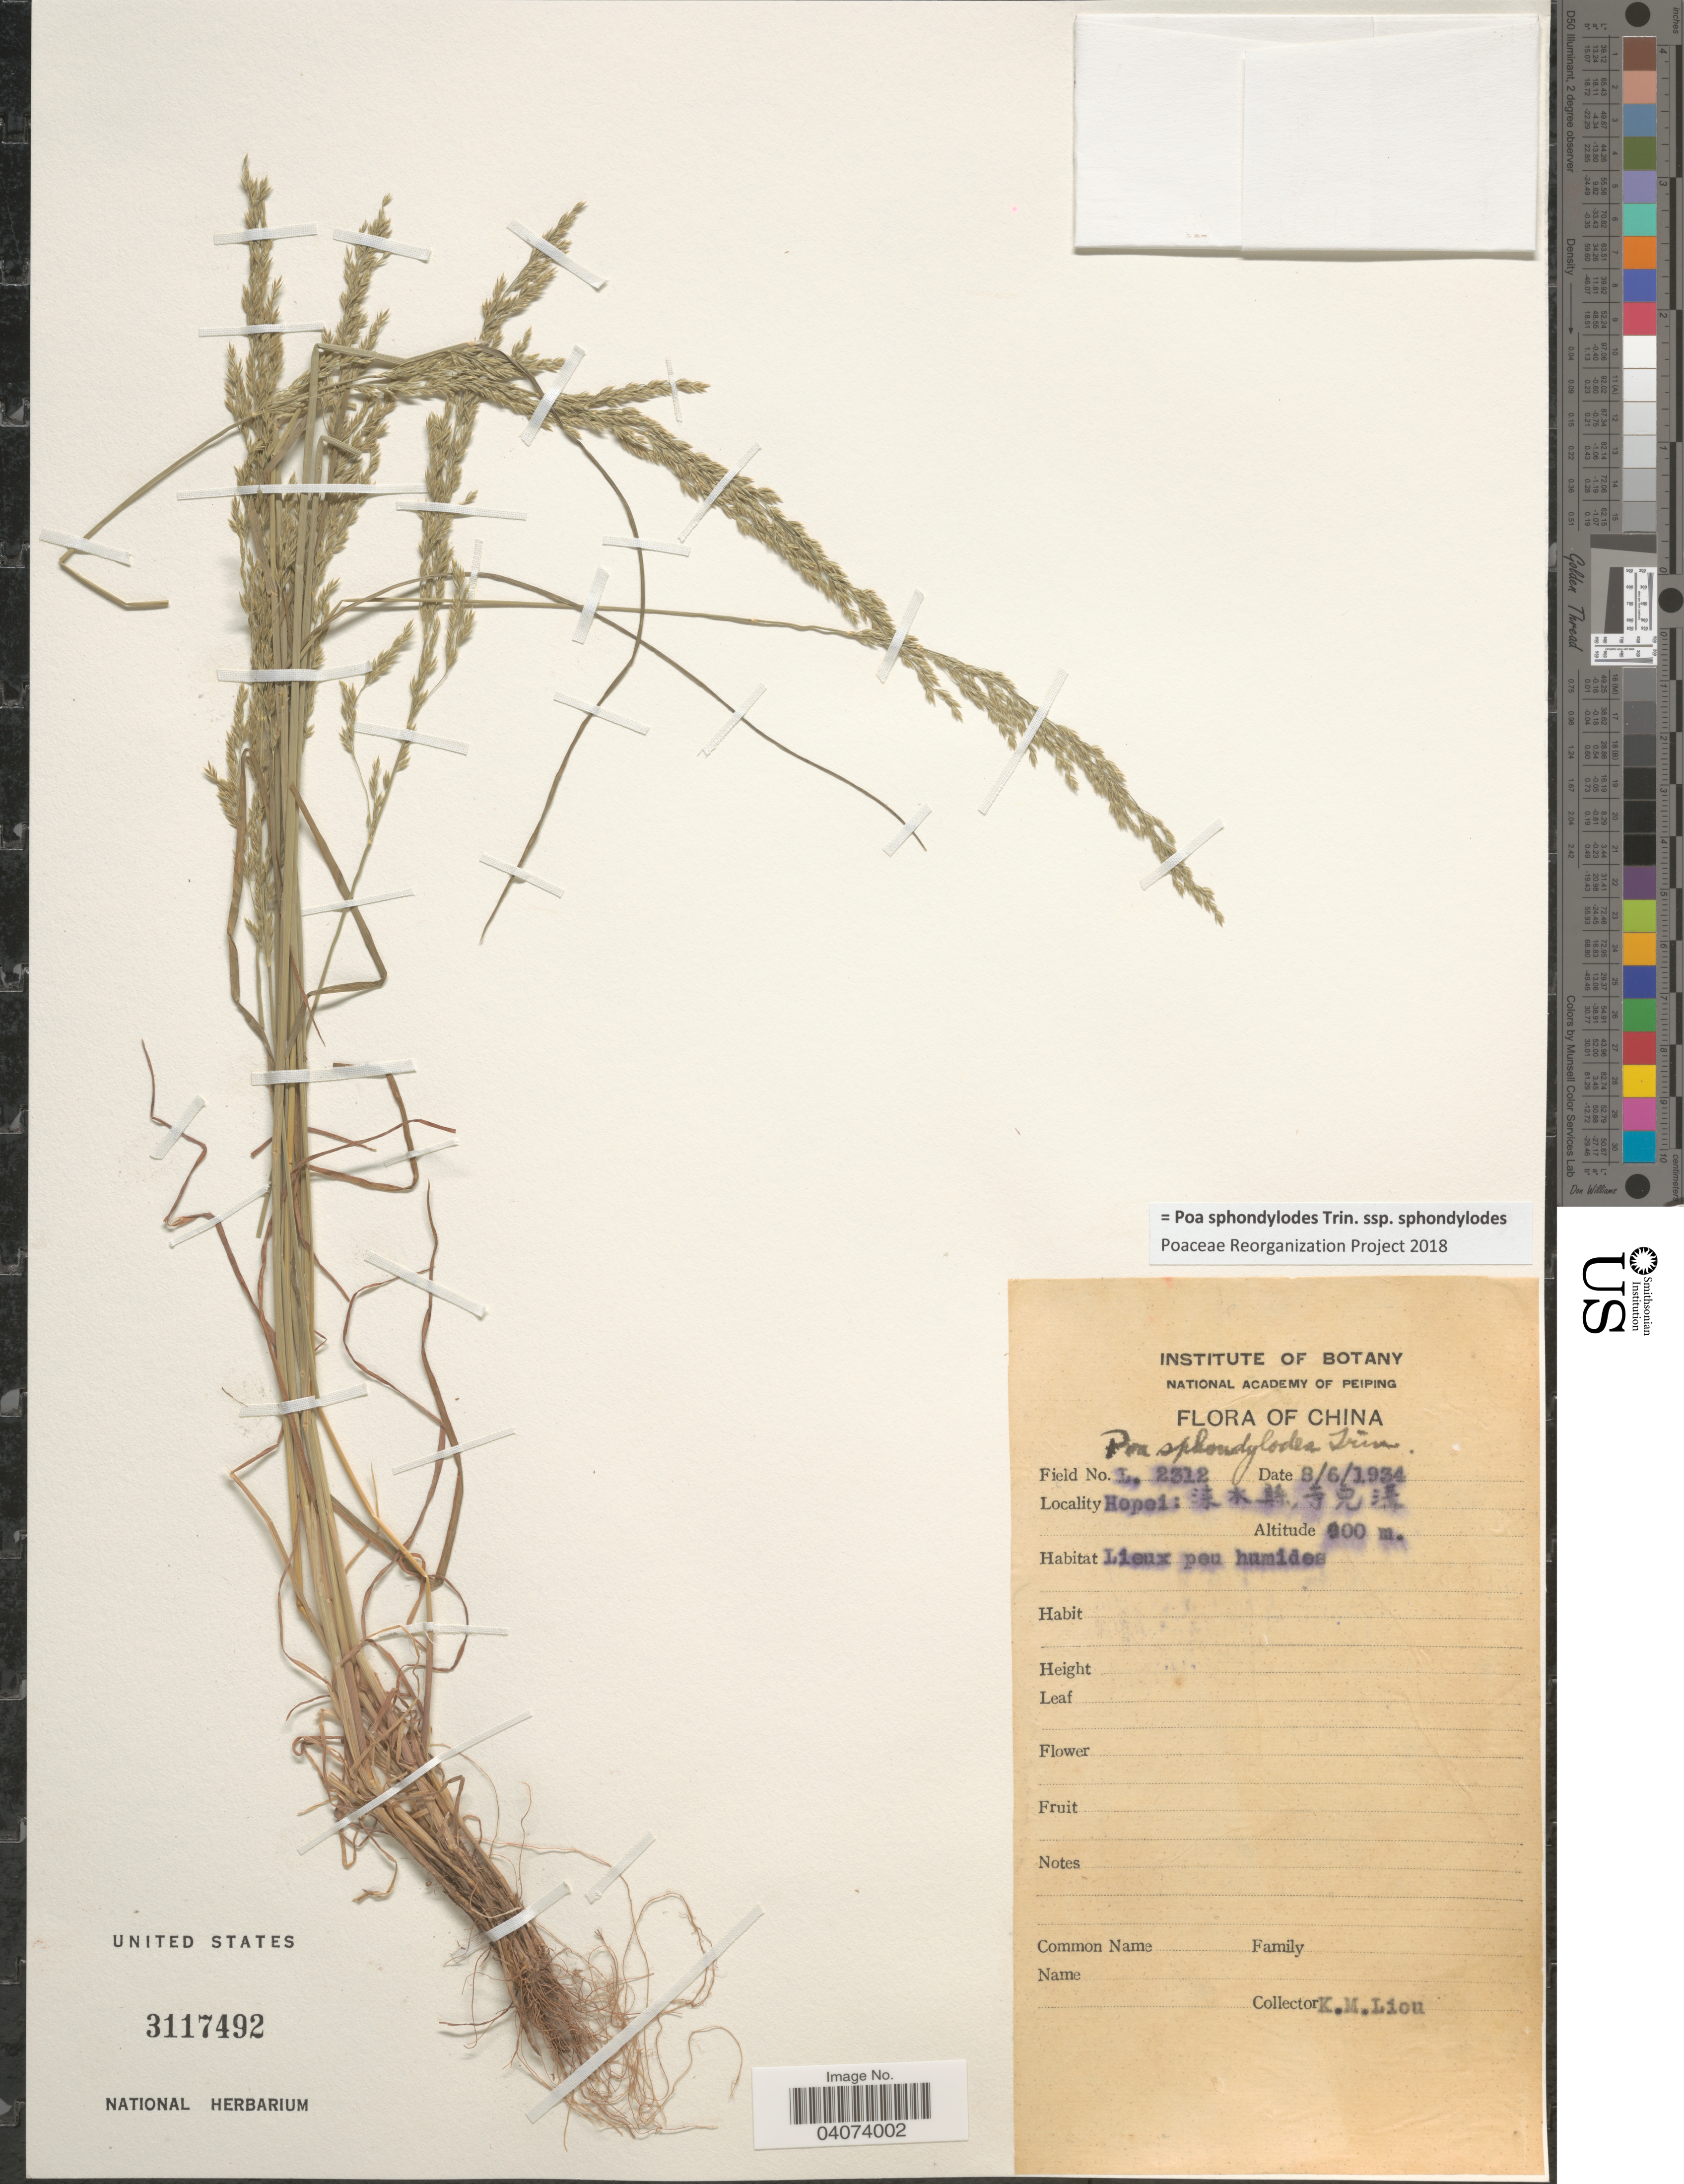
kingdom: Plantae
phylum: Tracheophyta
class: Liliopsida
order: Poales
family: Poaceae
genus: Poa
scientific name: Poa sphondylodes subsp. sphondylodes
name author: Trin.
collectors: K. M. Liou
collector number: L.2312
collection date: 1934-06-08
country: China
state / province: Hebei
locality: Hopei: X.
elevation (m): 900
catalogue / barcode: US 3117492